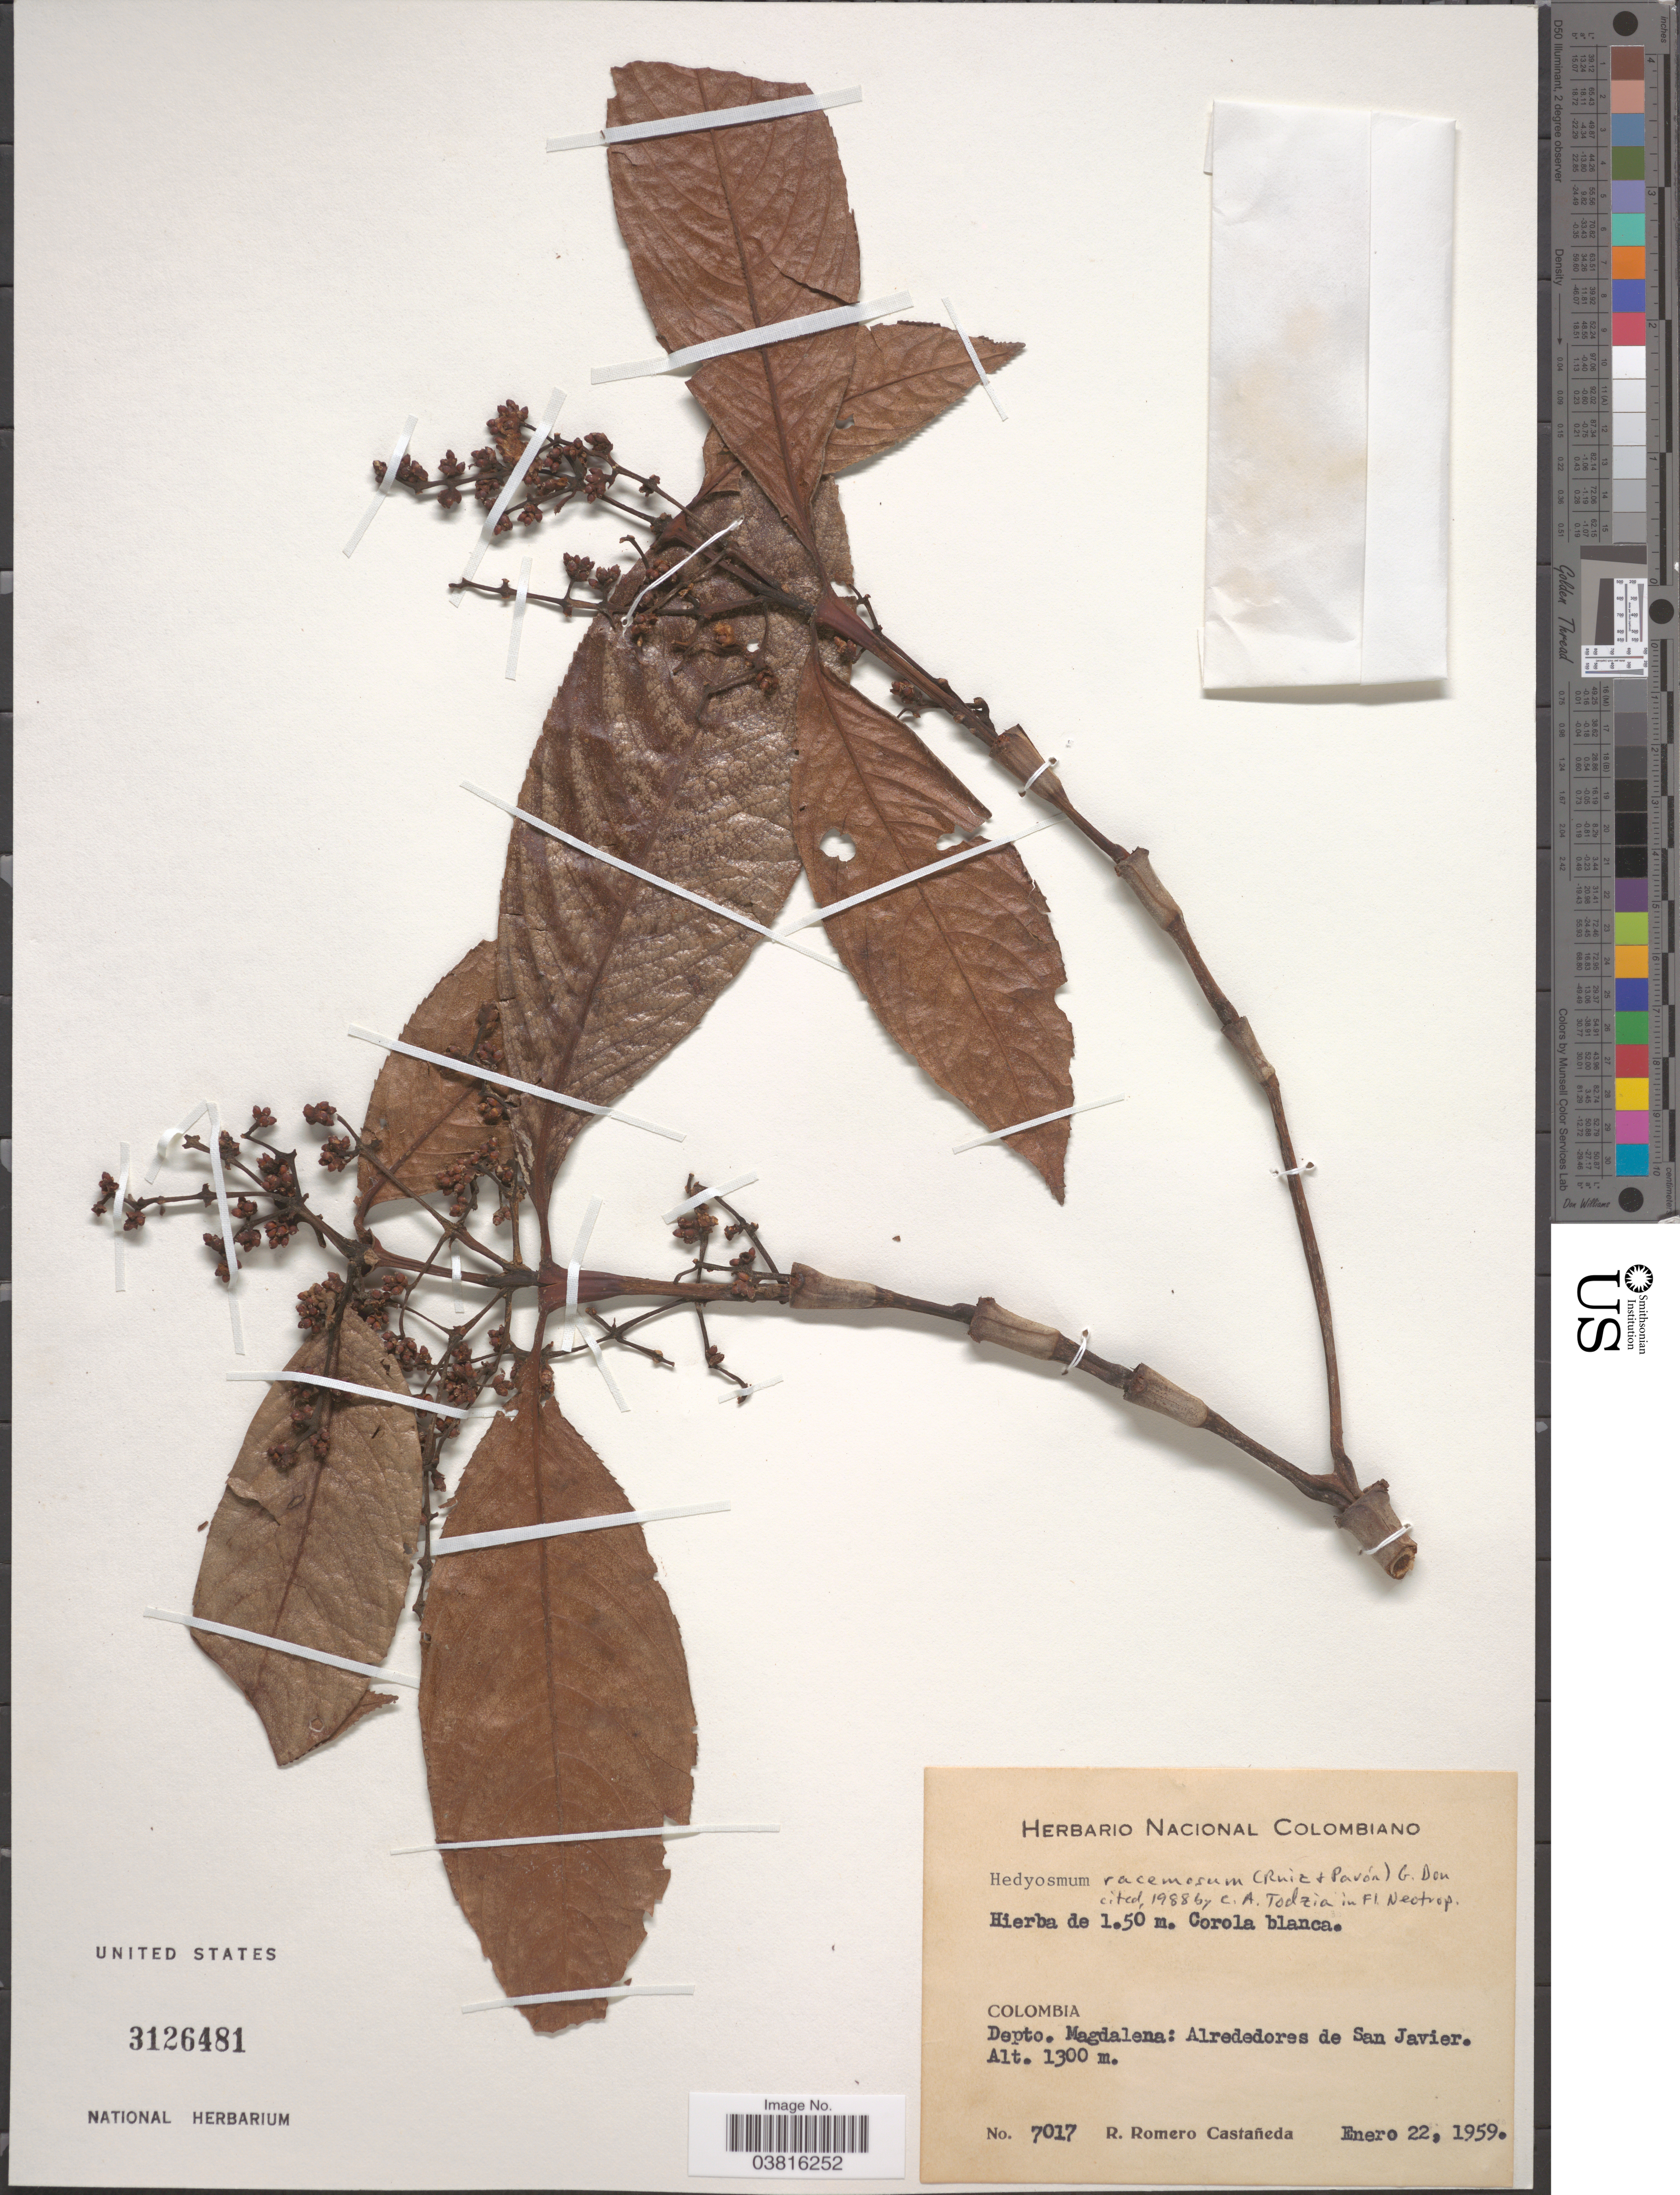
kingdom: Plantae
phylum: Tracheophyta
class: Magnoliopsida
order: Chloranthales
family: Chloranthaceae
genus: Hedyosmum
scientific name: Hedyosmum racemosum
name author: (Ruiz & Pav.) G. Don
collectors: R. Romero Castañeda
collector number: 7017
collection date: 1959-01-22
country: Colombia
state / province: Magdalena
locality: Depto. Magdalena: Alrededores de San Javier.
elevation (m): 1300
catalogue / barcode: US 3126481